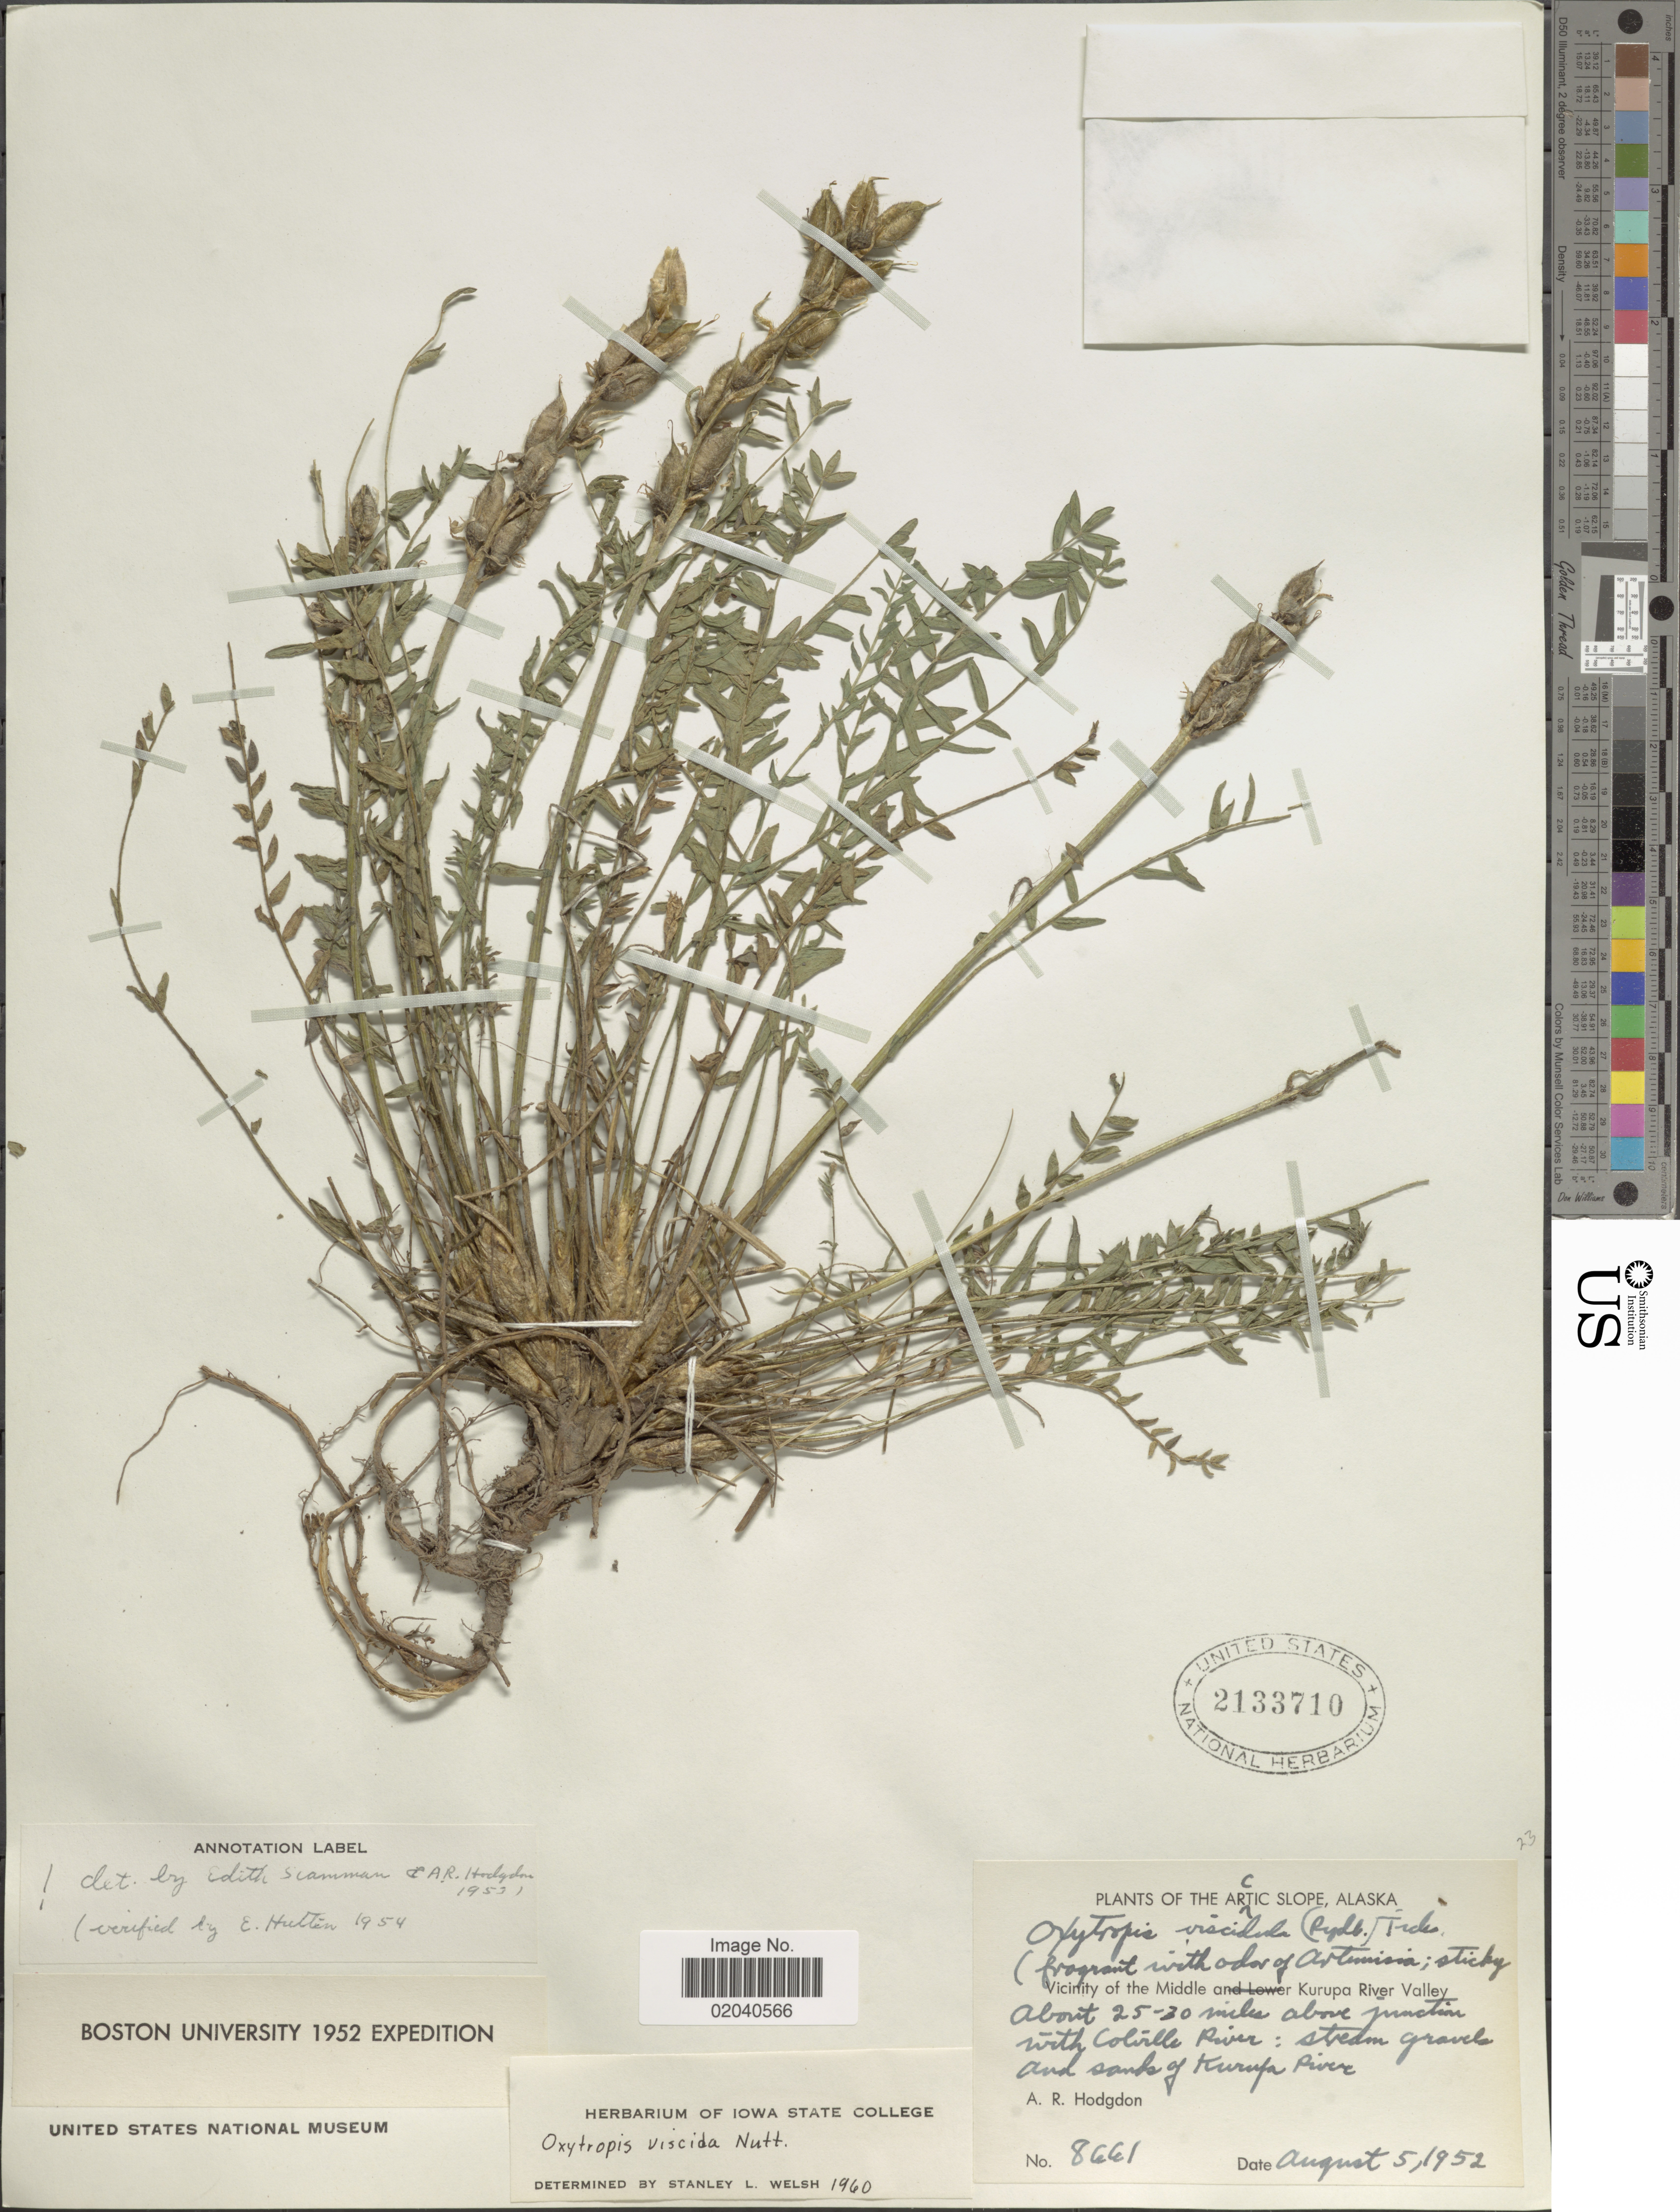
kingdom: Plantae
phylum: Tracheophyta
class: Magnoliopsida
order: Fabales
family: Fabaceae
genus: Oxytropis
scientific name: Oxytropis viscida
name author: Nutt.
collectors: A. R. Hodgdon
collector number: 8661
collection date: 1952-08-05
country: United States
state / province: Alaska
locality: Arctic Slope, Vicinity of the Middle Kurupa River Valley, about 20-25 miles above junction with Colville River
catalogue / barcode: US 2133710